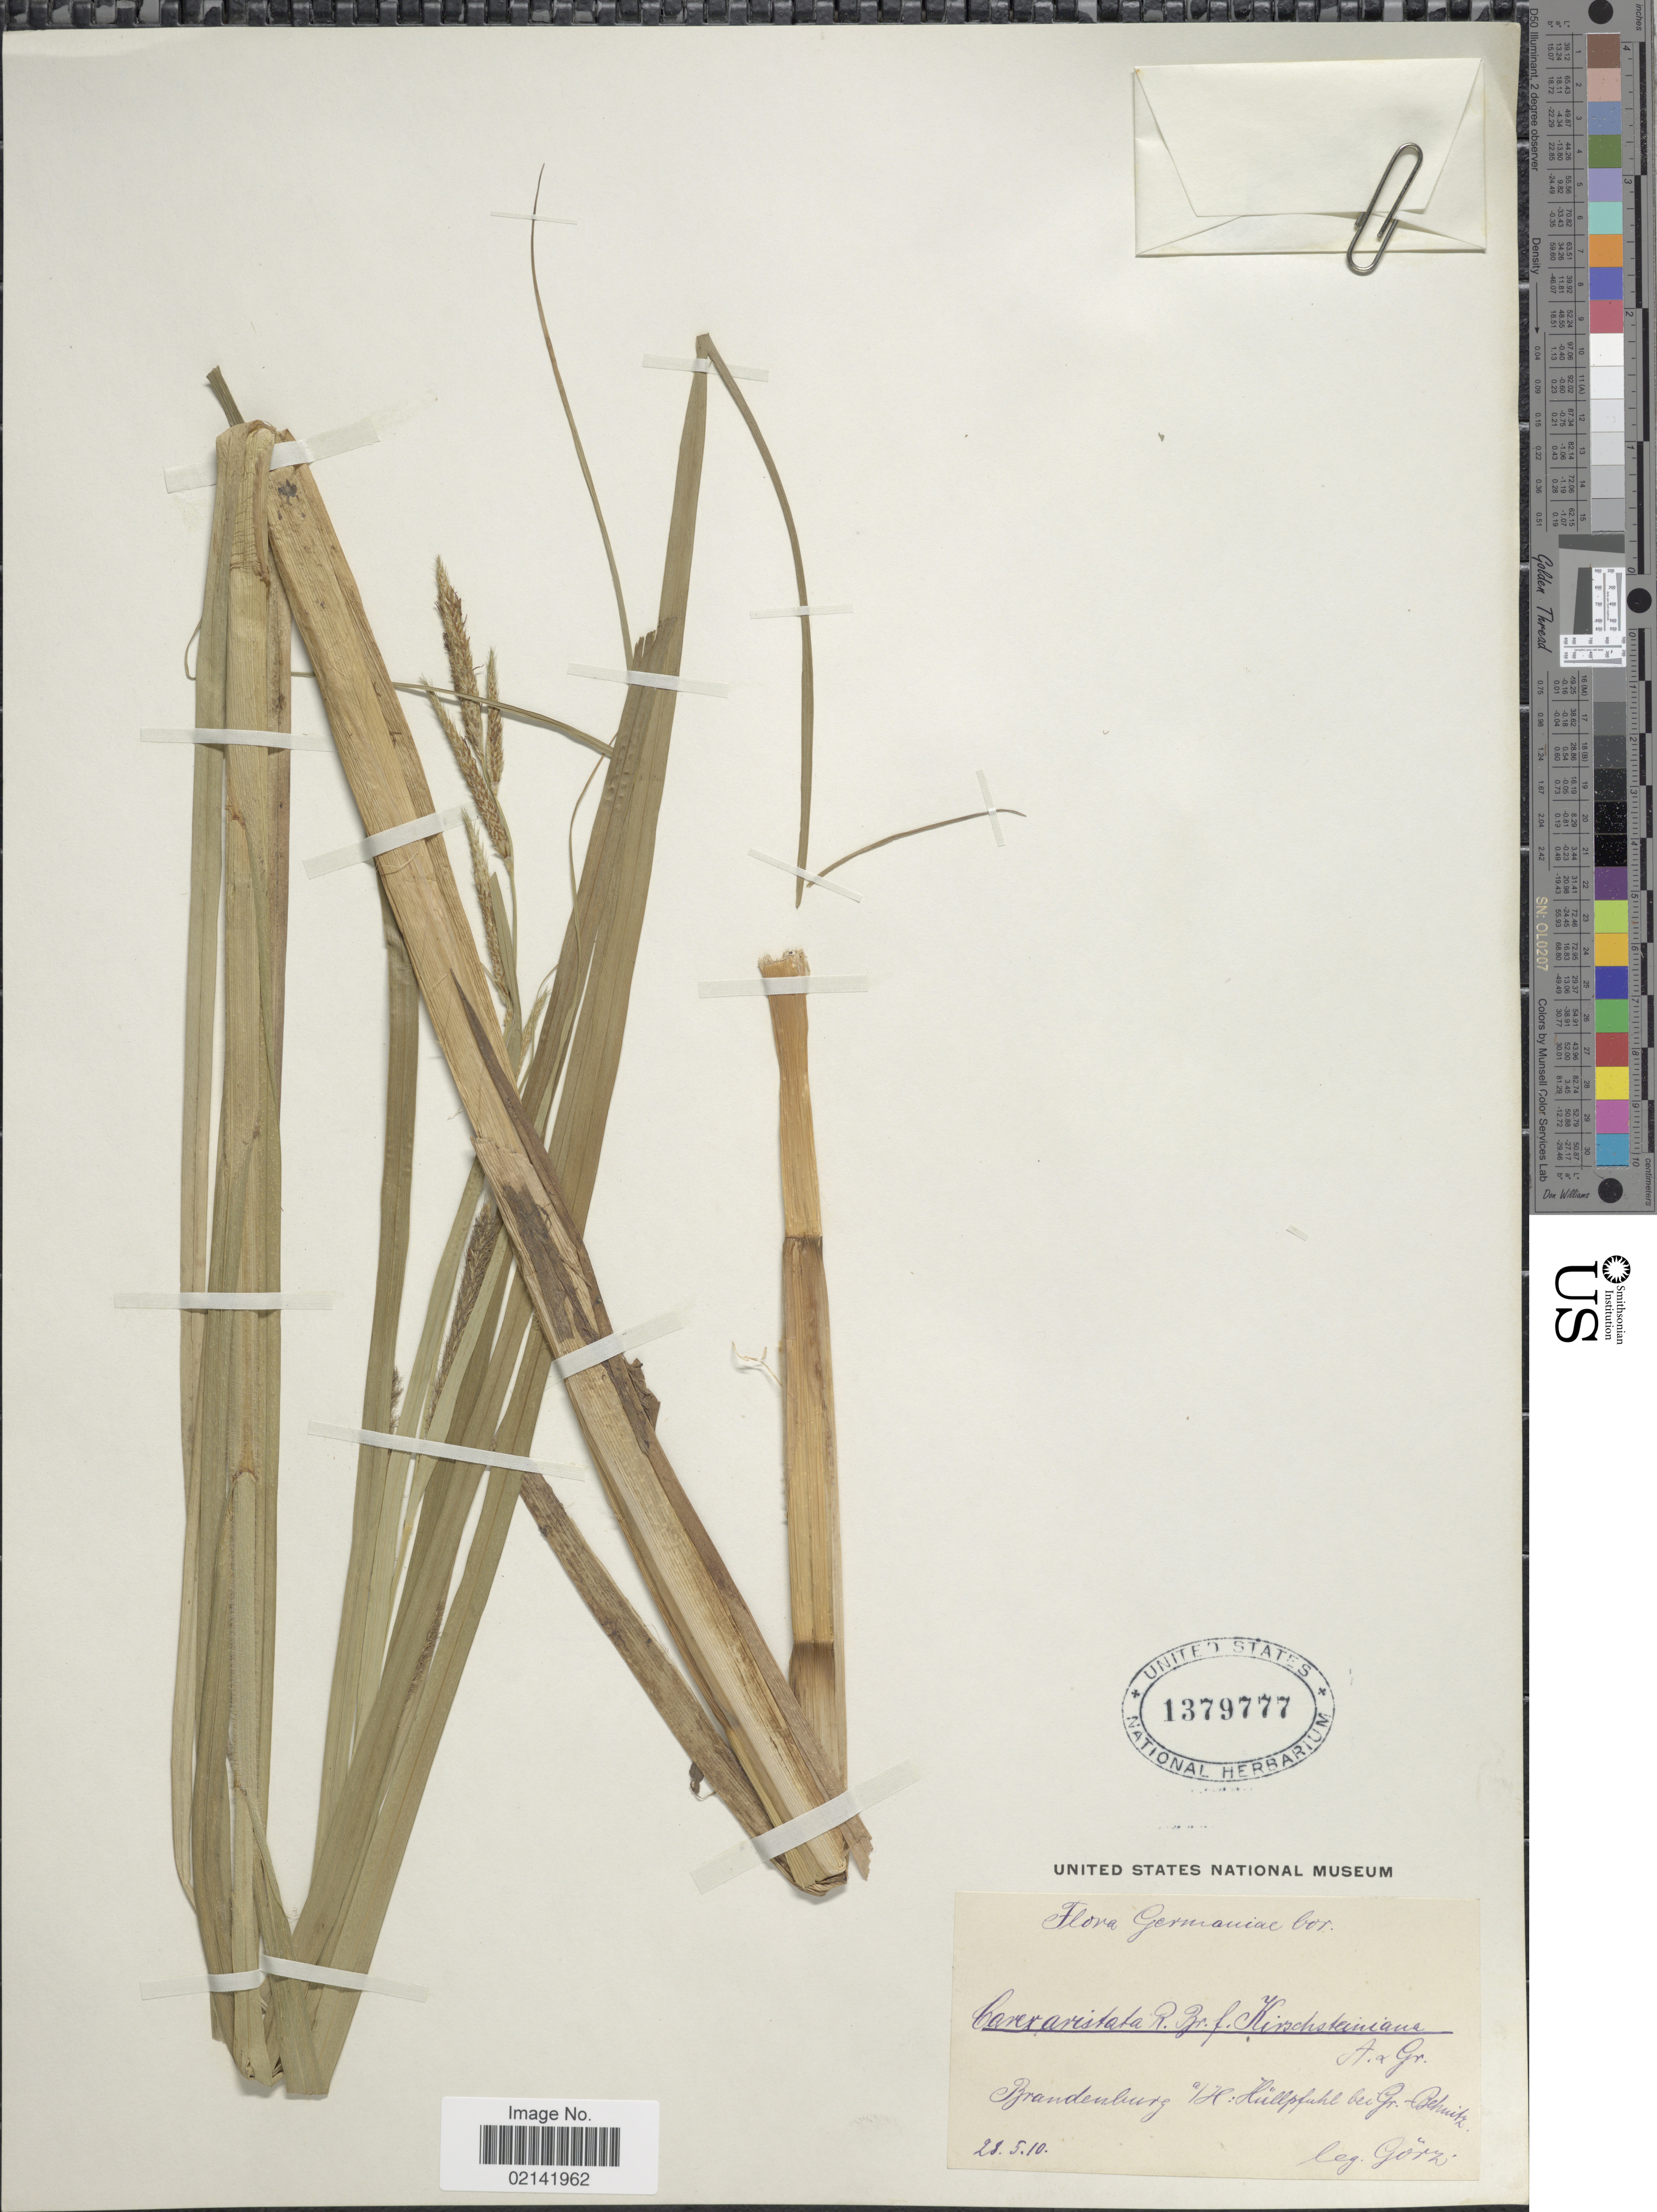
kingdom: Plantae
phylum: Tracheophyta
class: Liliopsida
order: Poales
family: Cyperaceae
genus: Carex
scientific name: Carex atherodes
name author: Spreng.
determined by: Strong, Mark T., (BOT), Smithsonian Institution - National Museum of Natural History (UNITED STATES)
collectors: R. Görz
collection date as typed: Transcribed d/m/y: 28/5/10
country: Germany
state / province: Brandenburg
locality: Germaniae bor. Brandenburg a/H: Hullpsfuhl bei Gr. Behnitz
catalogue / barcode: US 1379777